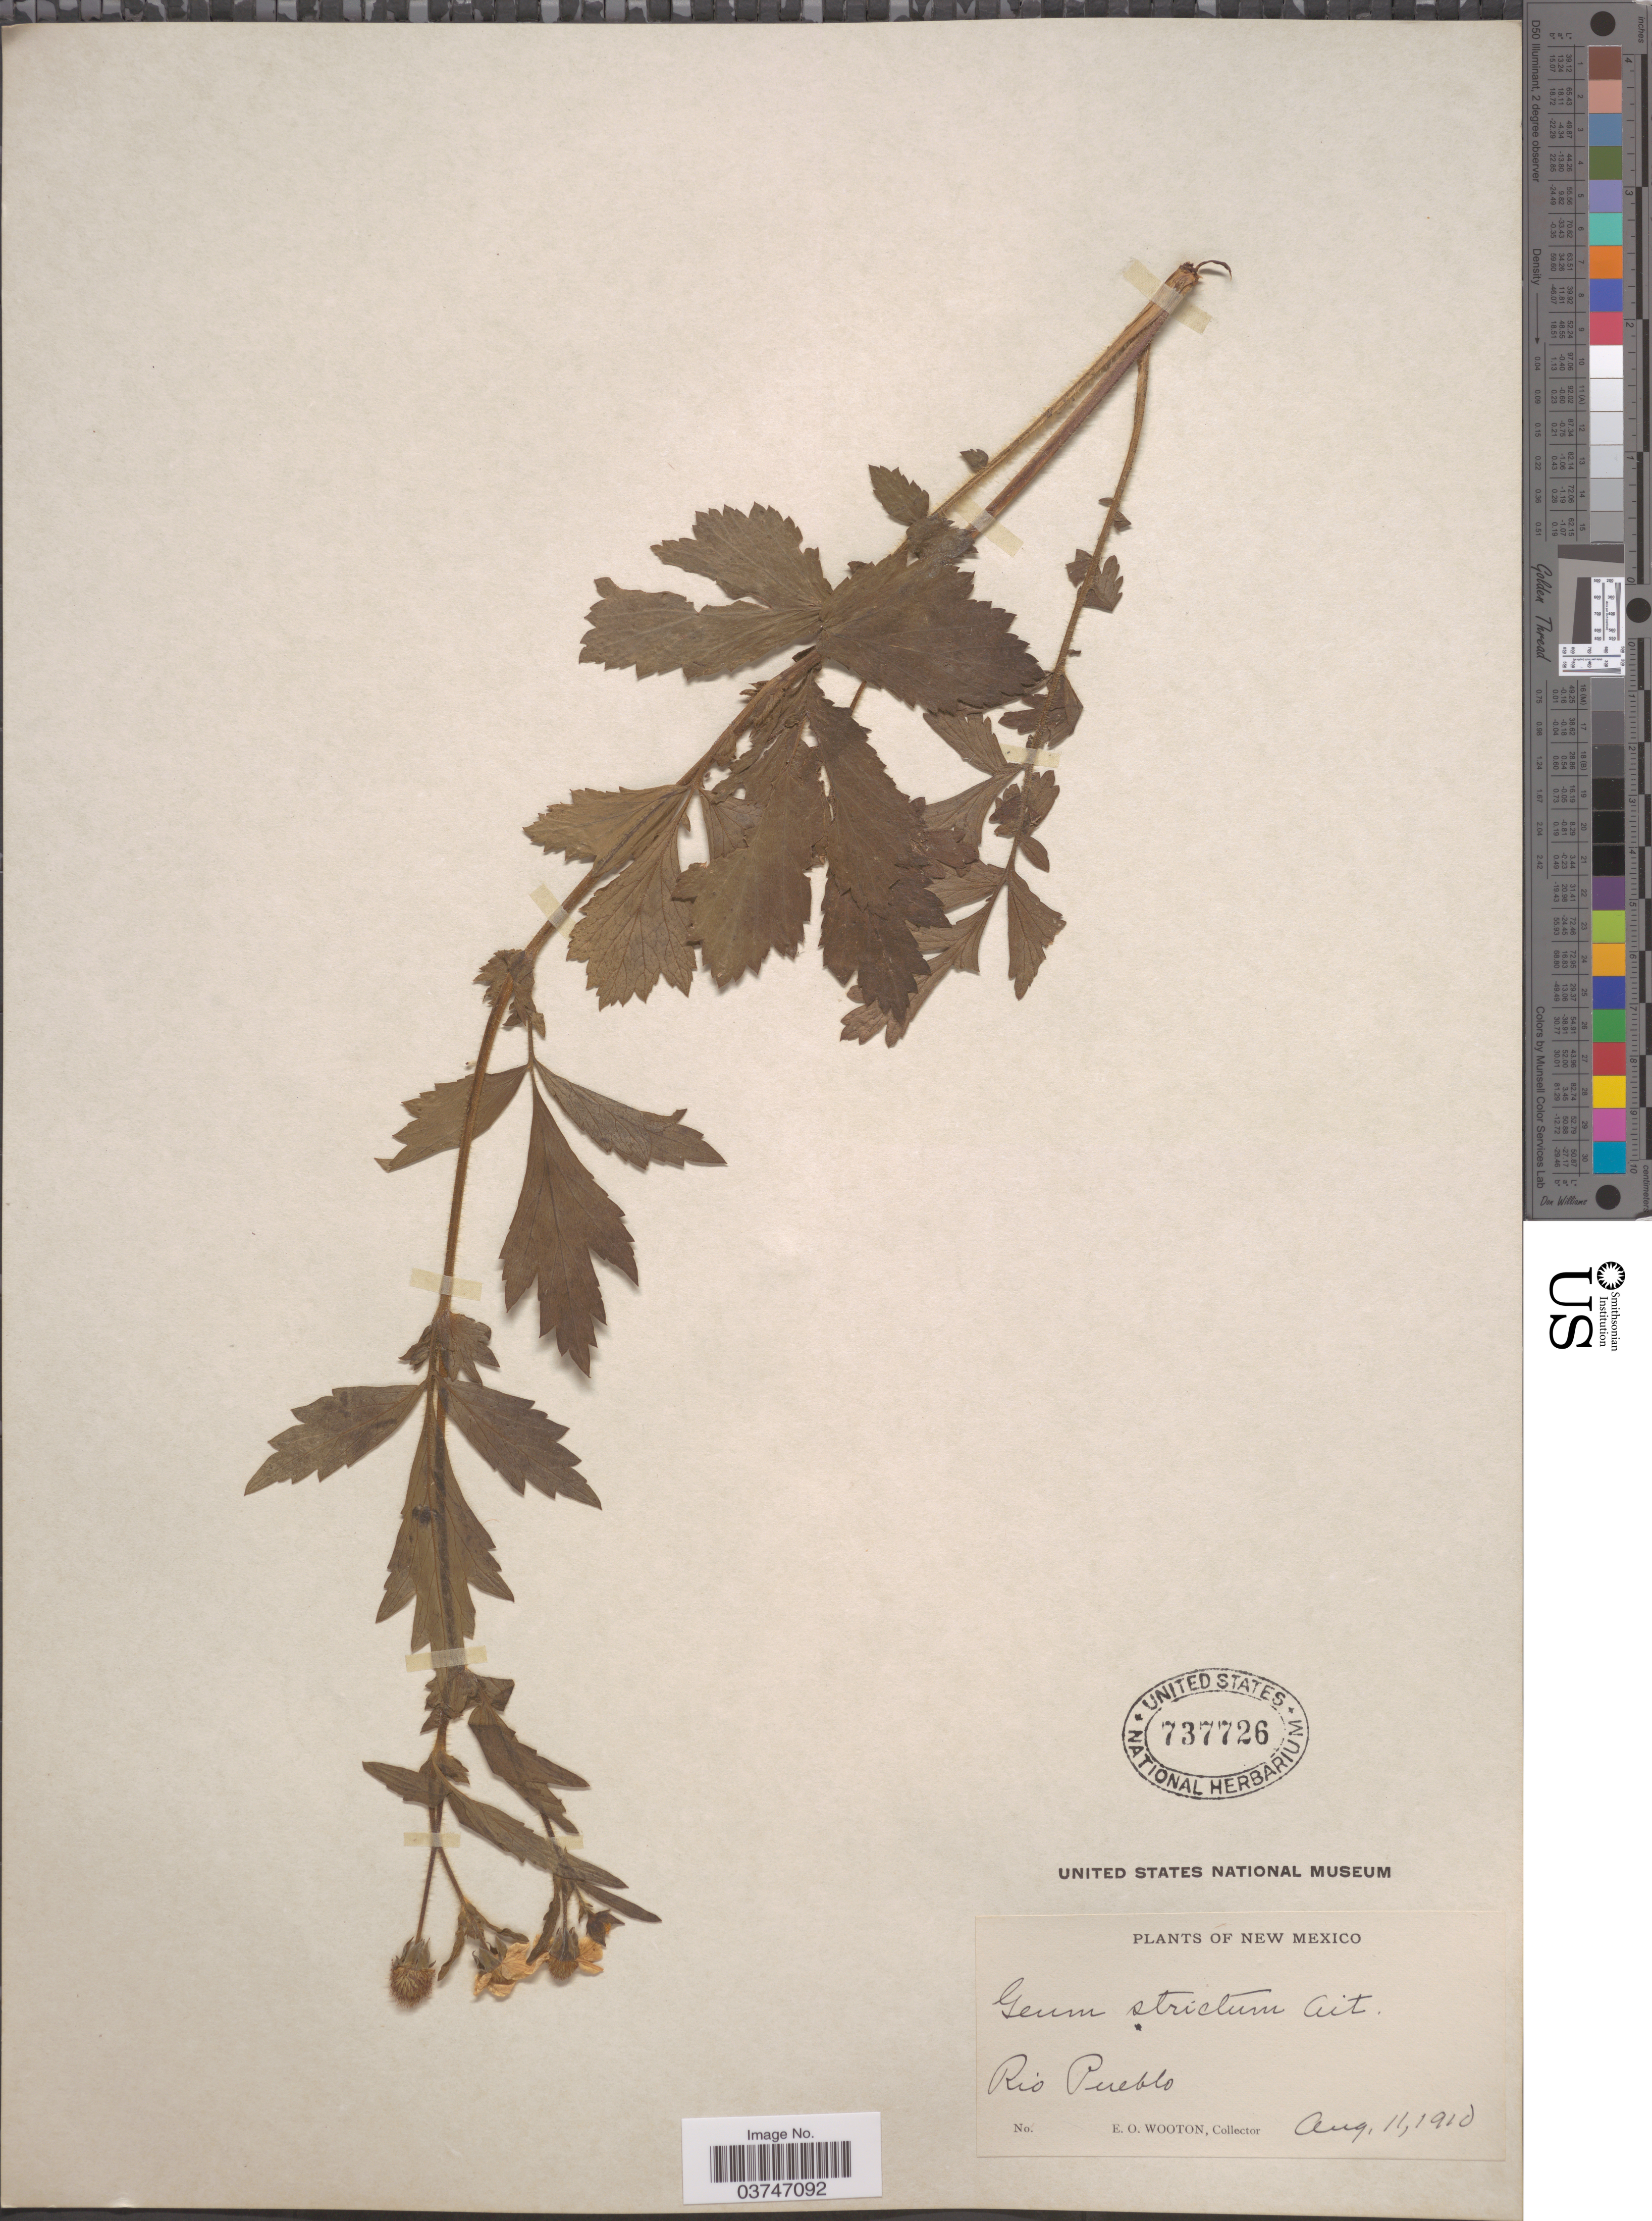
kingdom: Plantae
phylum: Tracheophyta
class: Magnoliopsida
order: Rosales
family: Rosaceae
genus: Geum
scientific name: Geum aleppicum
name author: Jacq.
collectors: E. O. Wooton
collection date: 1910-08-11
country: United States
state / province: New Mexico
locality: Rio Pueblo.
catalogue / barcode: US 737726